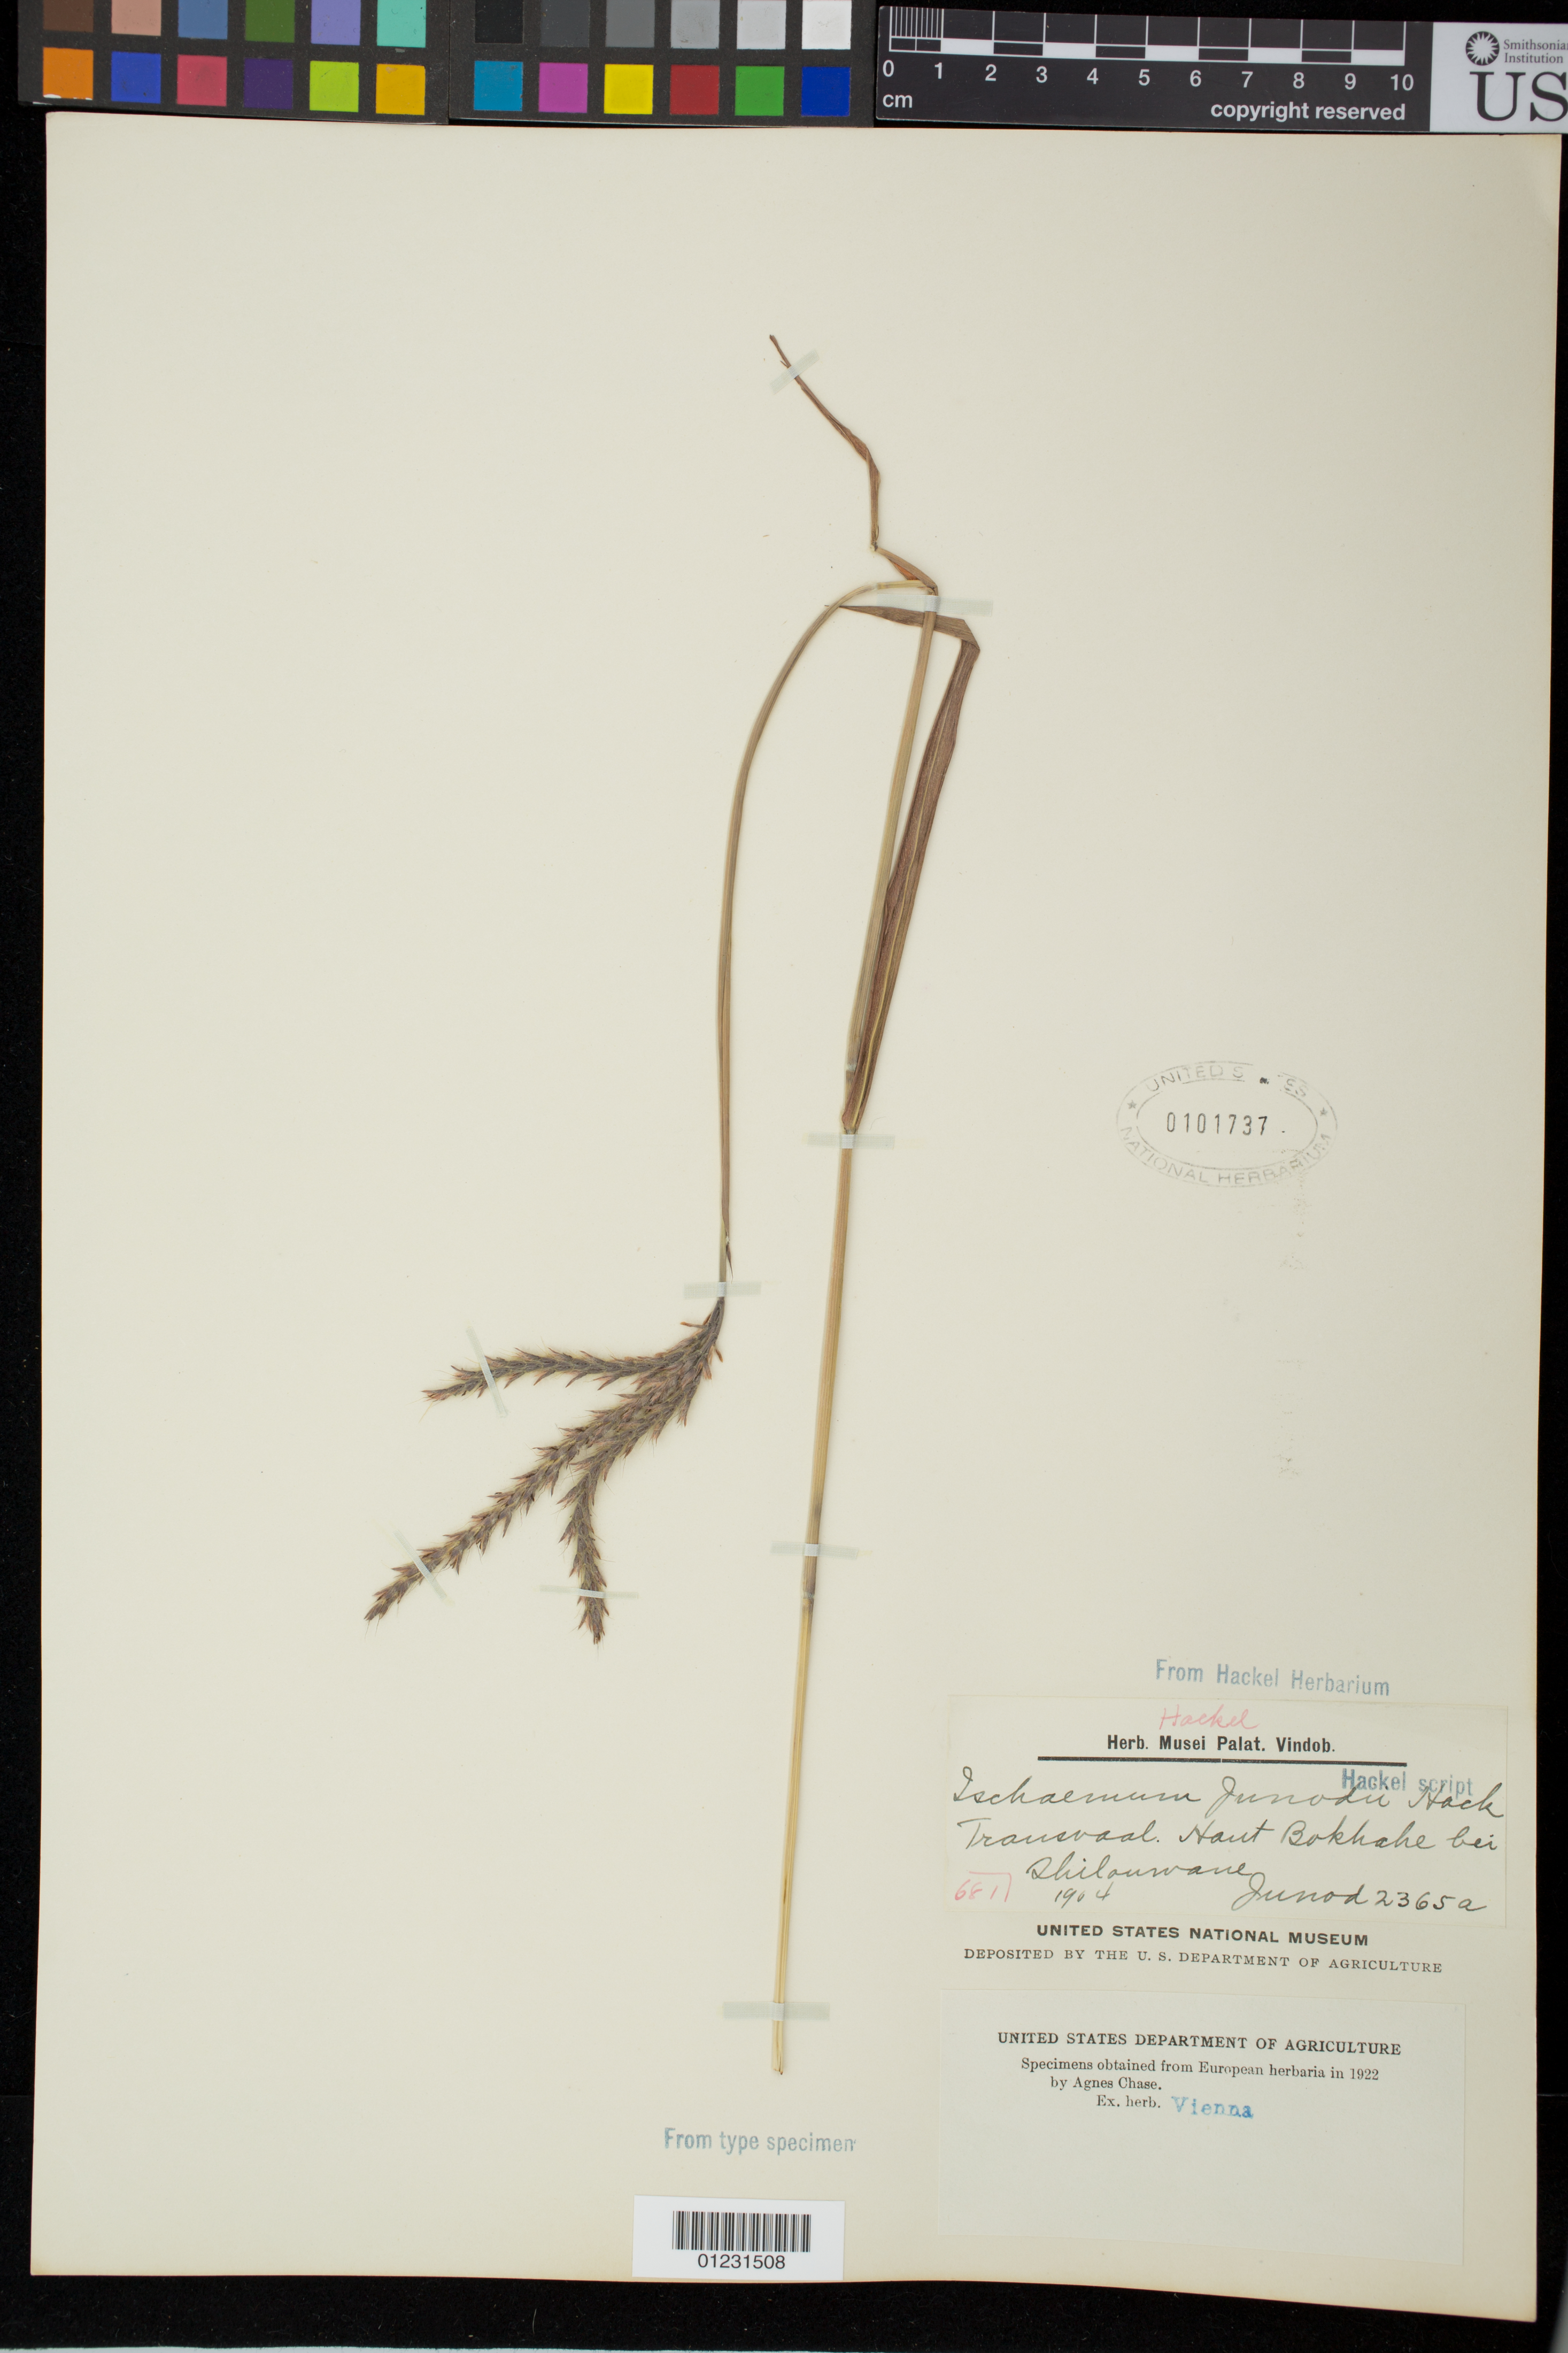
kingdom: Plantae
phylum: Tracheophyta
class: Liliopsida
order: Poales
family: Poaceae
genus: Ischaemum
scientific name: Ischaemum junodii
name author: Hack.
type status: Isotype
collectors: H. Junod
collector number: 2365a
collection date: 1904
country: South Africa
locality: Transvaal, Haut Bakhahe bei Shilouwane.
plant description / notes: Fragmentary material of type specimen ex herb. Hackel.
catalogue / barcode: US 101737